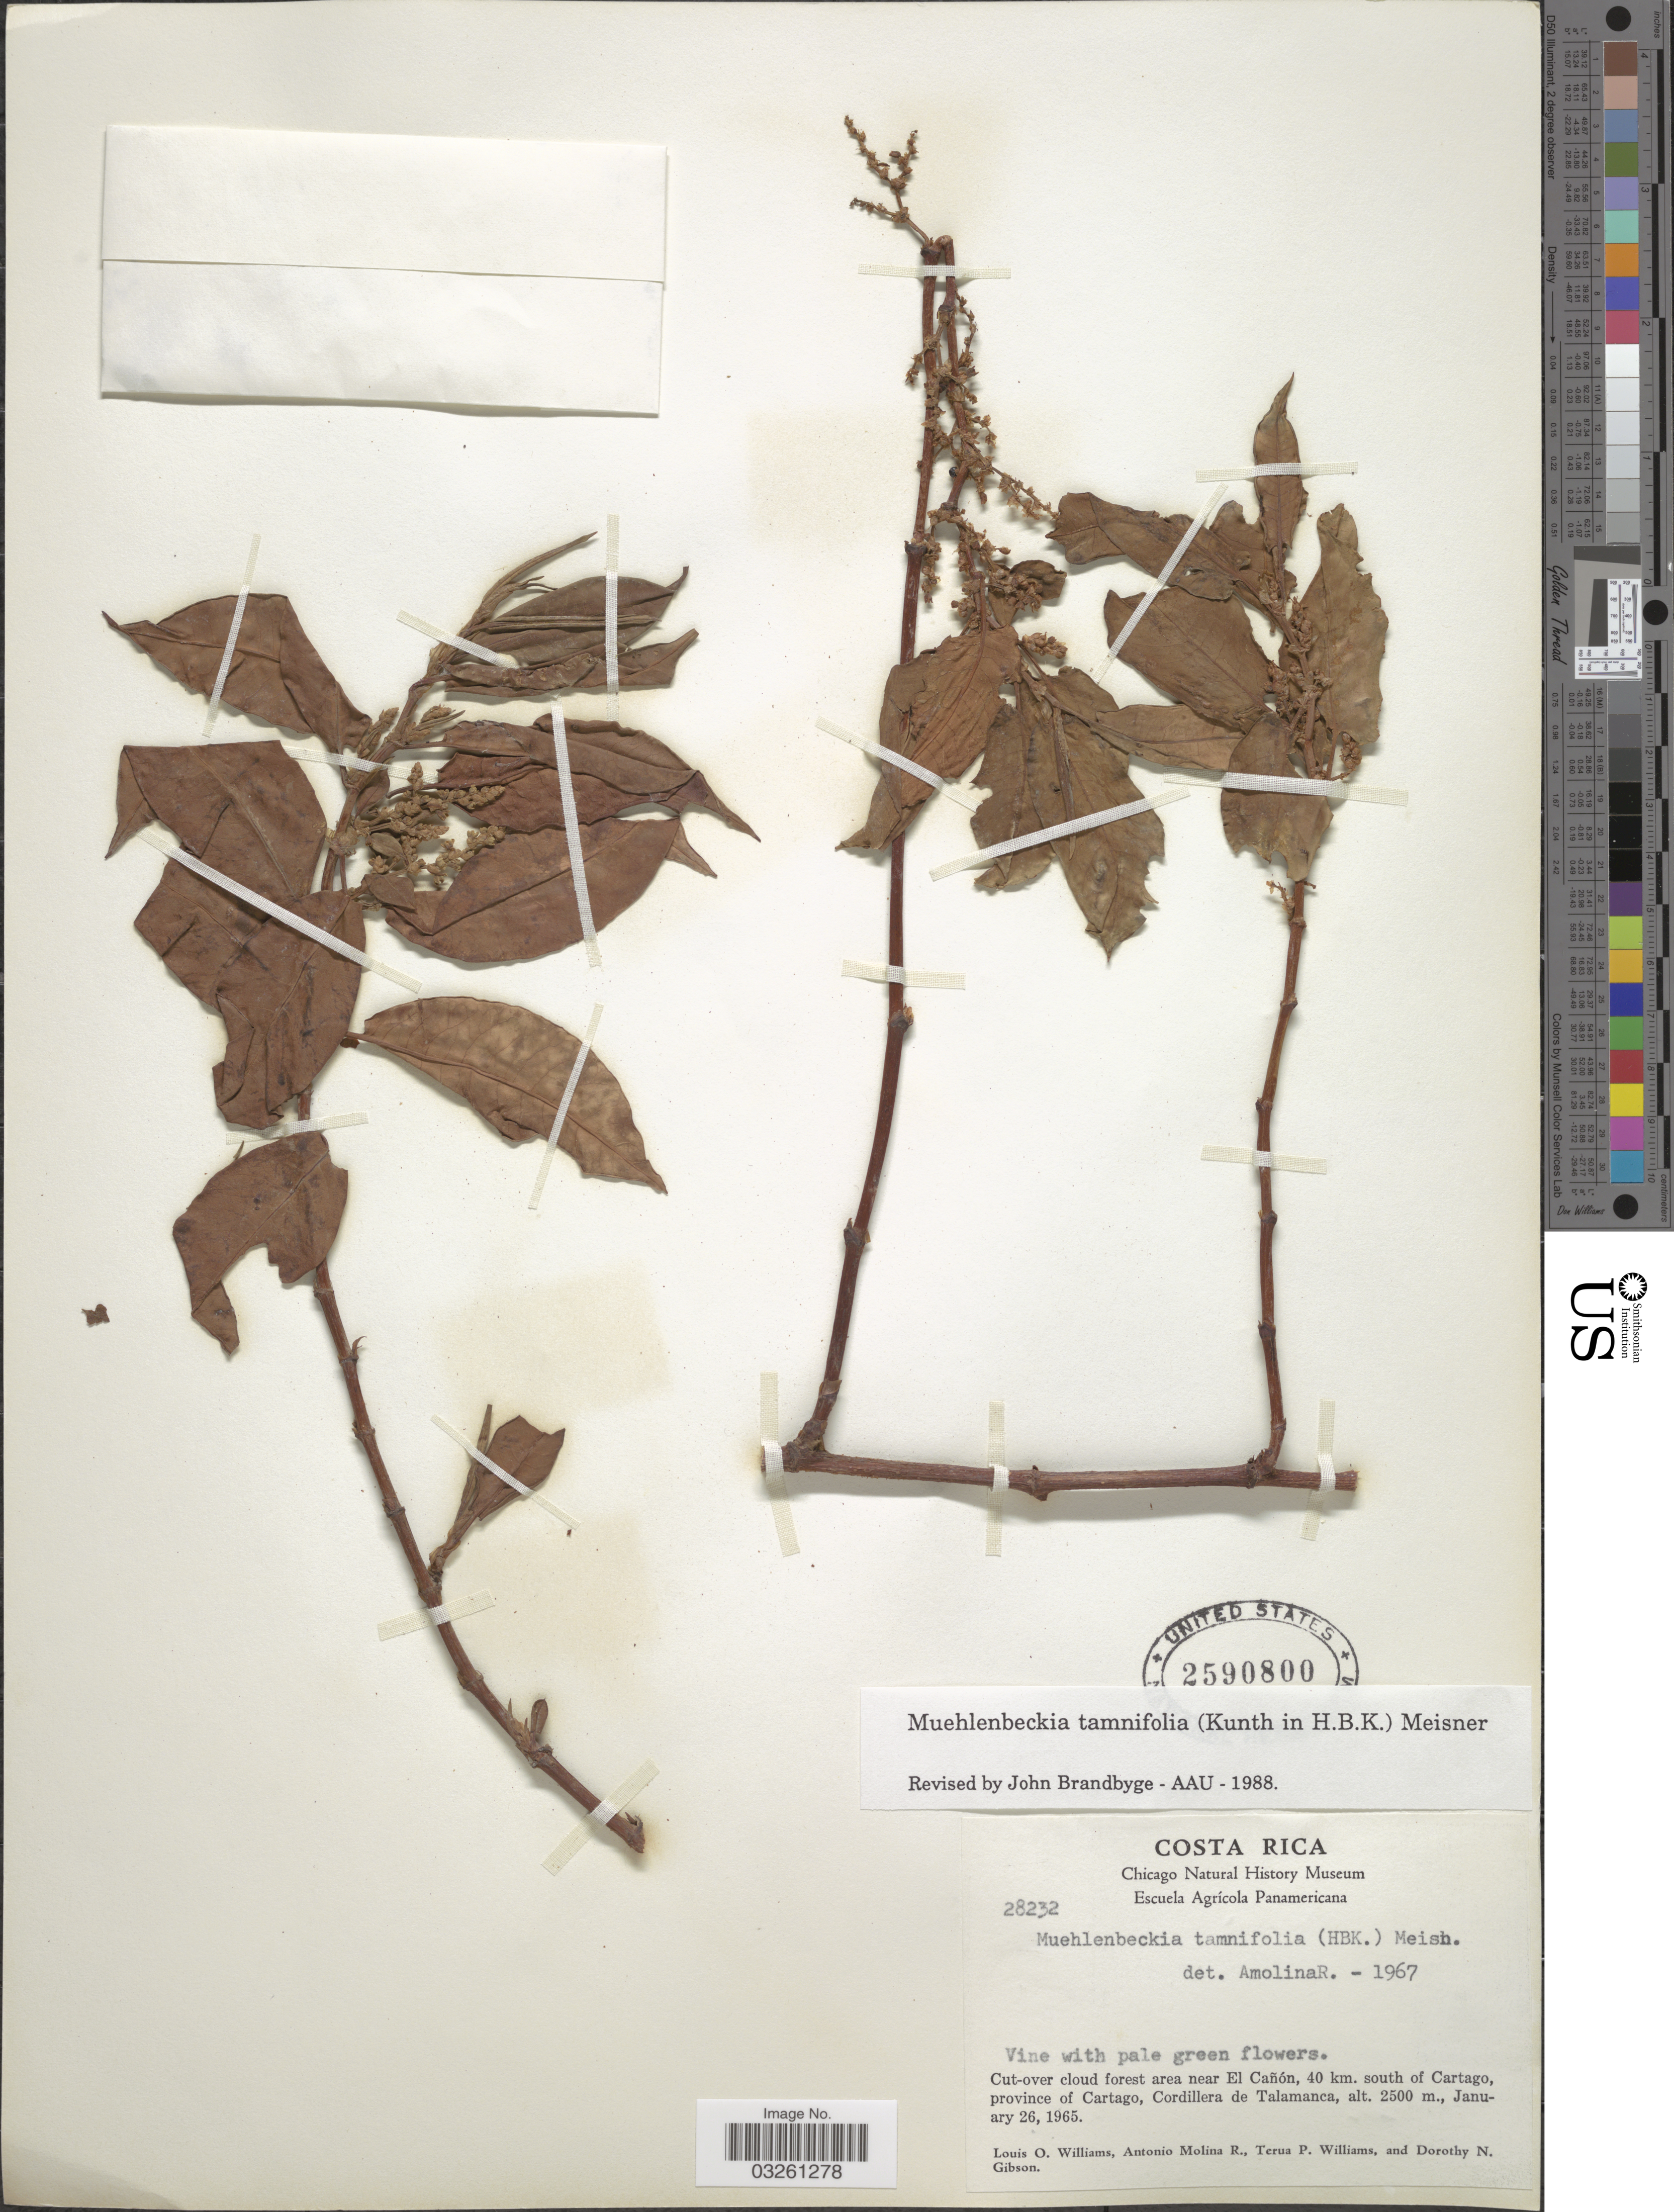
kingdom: Plantae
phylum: Tracheophyta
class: Magnoliopsida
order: Caryophyllales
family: Polygonaceae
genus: Muehlenbeckia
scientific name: Muehlenbeckia tamnifolia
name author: (Kunth) Meisn.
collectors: L. O. Williams, A. Molina R., T. Williams & D. N. Gibson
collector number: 28232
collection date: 1965-01-26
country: Costa Rica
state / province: Cartago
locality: Cut-over cloud forest area near El Cañon, 40 km. south of Cartago, Cordillera de Talamanca.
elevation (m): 2500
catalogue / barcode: US 2590800